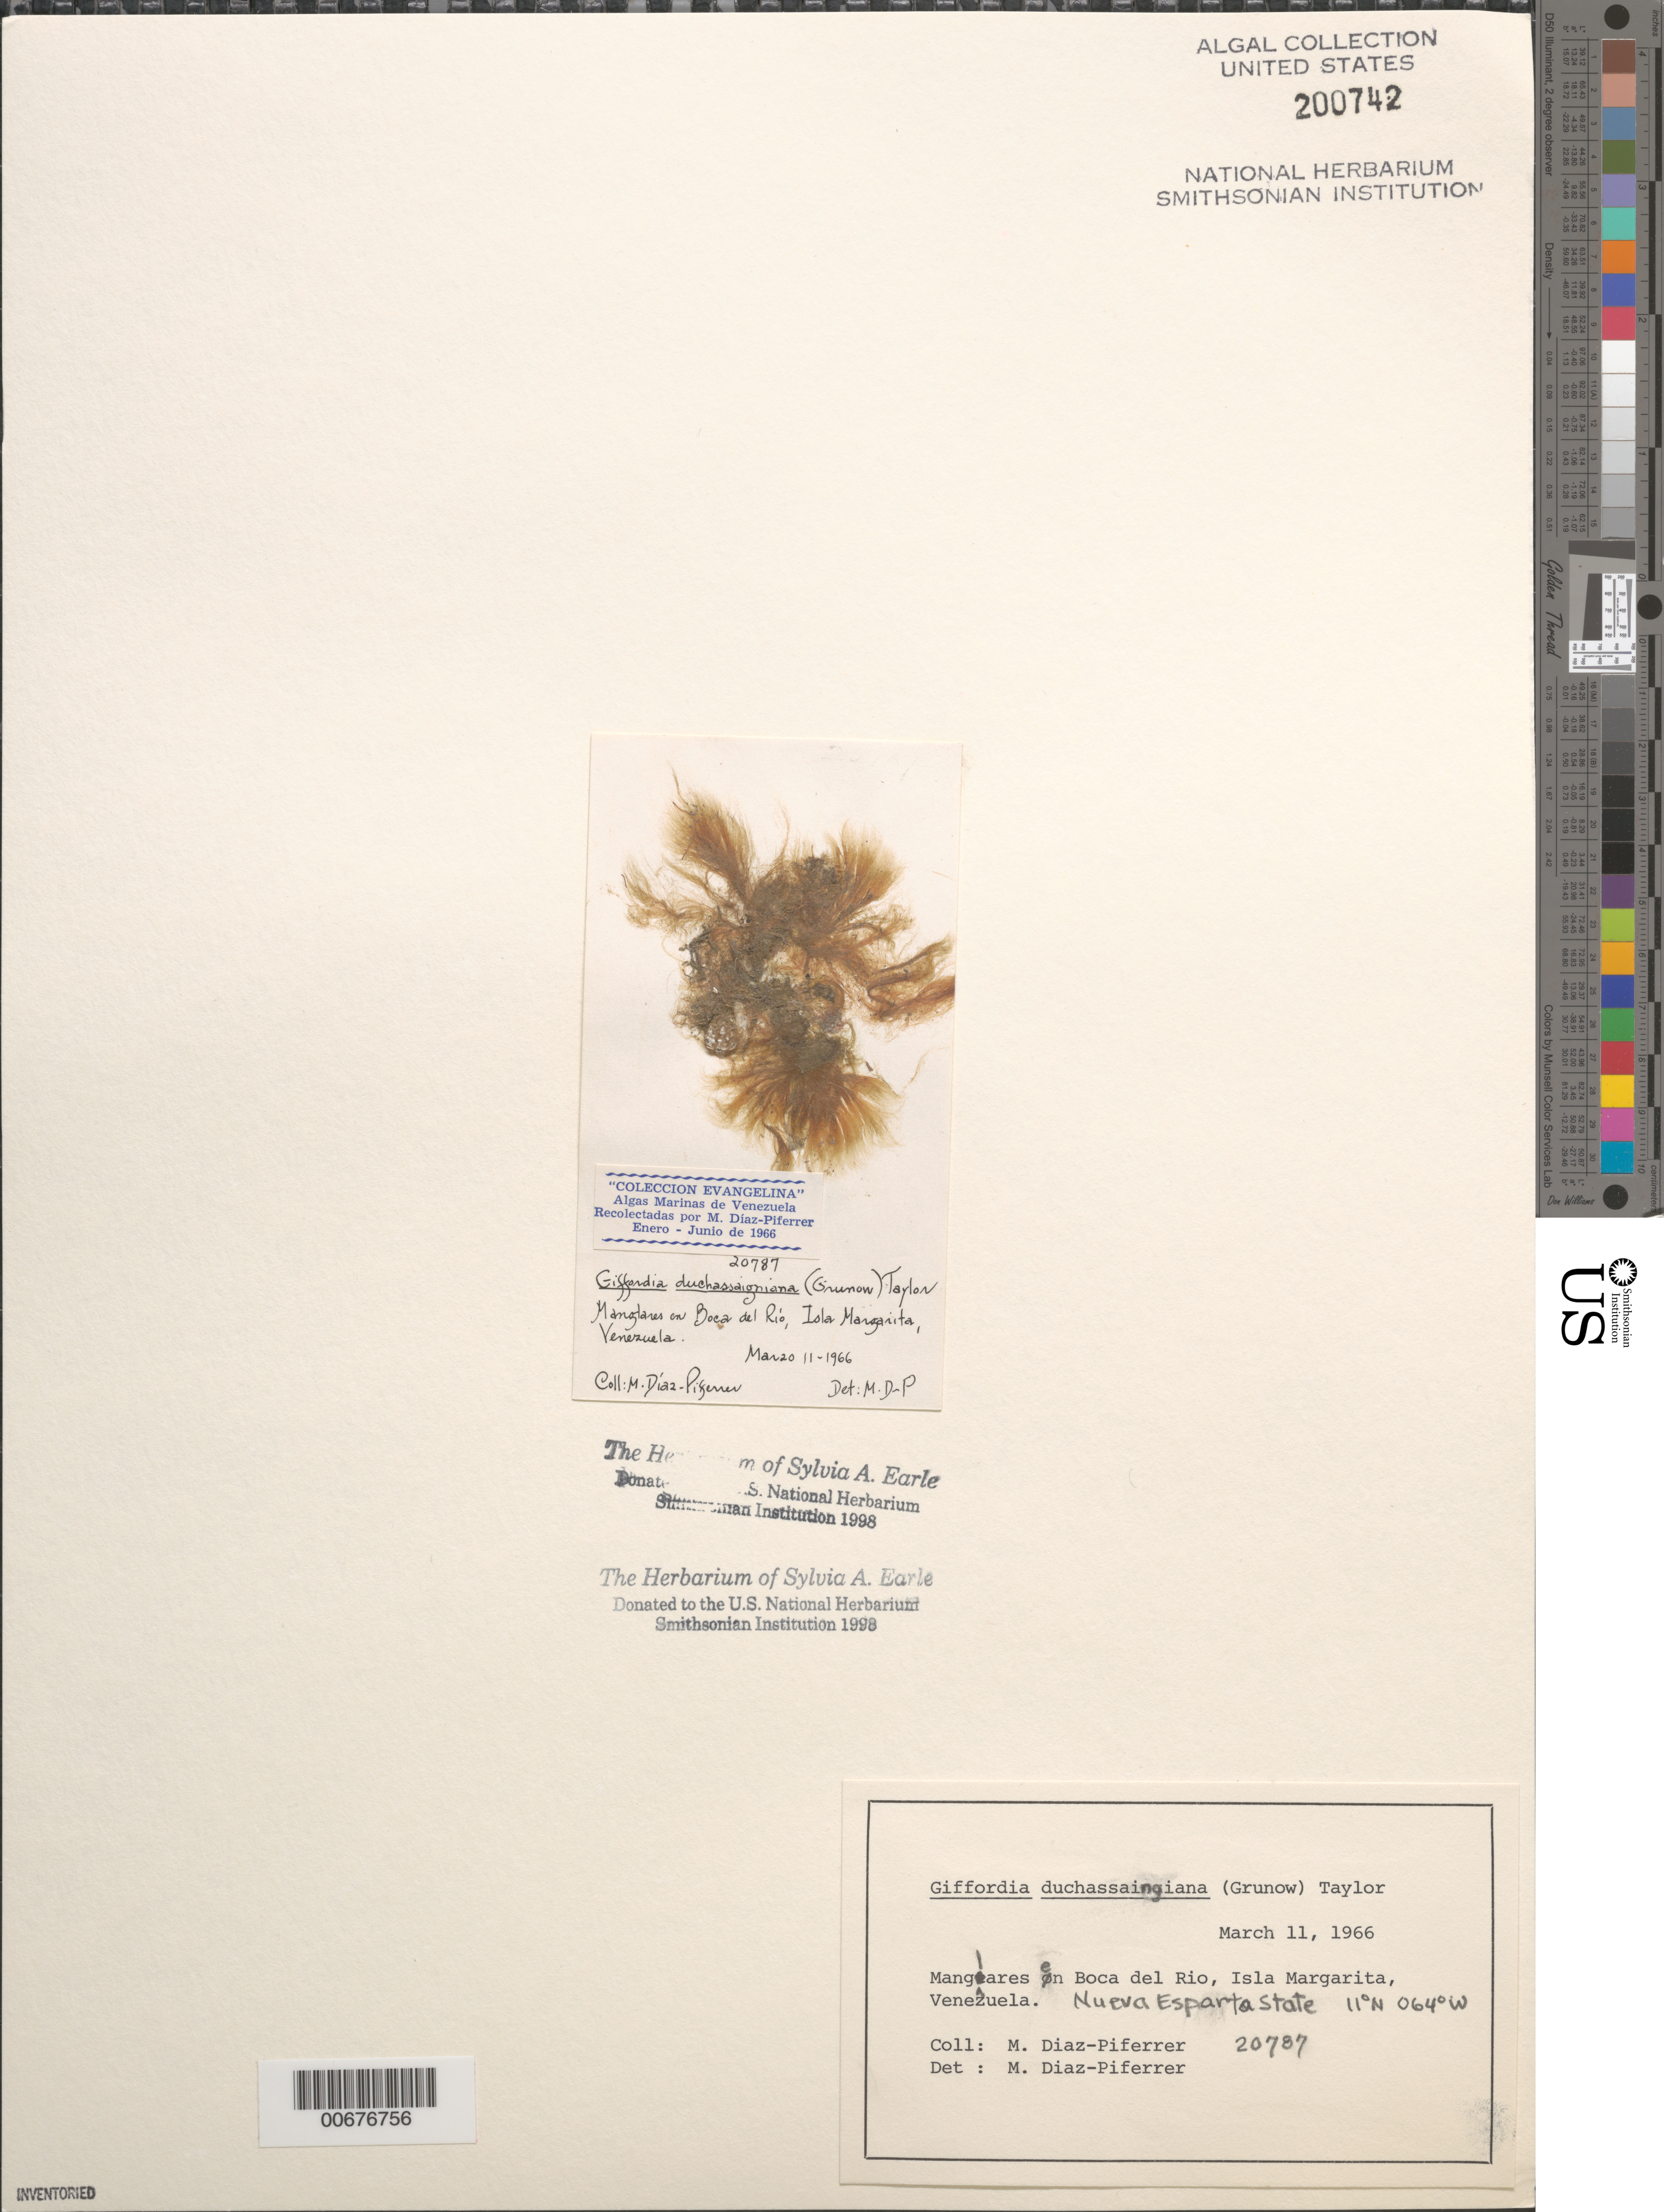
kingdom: Chromista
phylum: Ochrophyta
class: Phaeophyceae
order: Ectocarpales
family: Acinetosporaceae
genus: Giffordia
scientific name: Giffordia duchassaingiana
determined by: Diaz-Piferrer, M.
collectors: M. Diaz-Piferrer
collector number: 20787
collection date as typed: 11 Mar 1966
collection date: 1966-03-11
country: Venezuela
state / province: Nueva Esparta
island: Margarita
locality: Boca del Rio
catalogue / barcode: US 200742